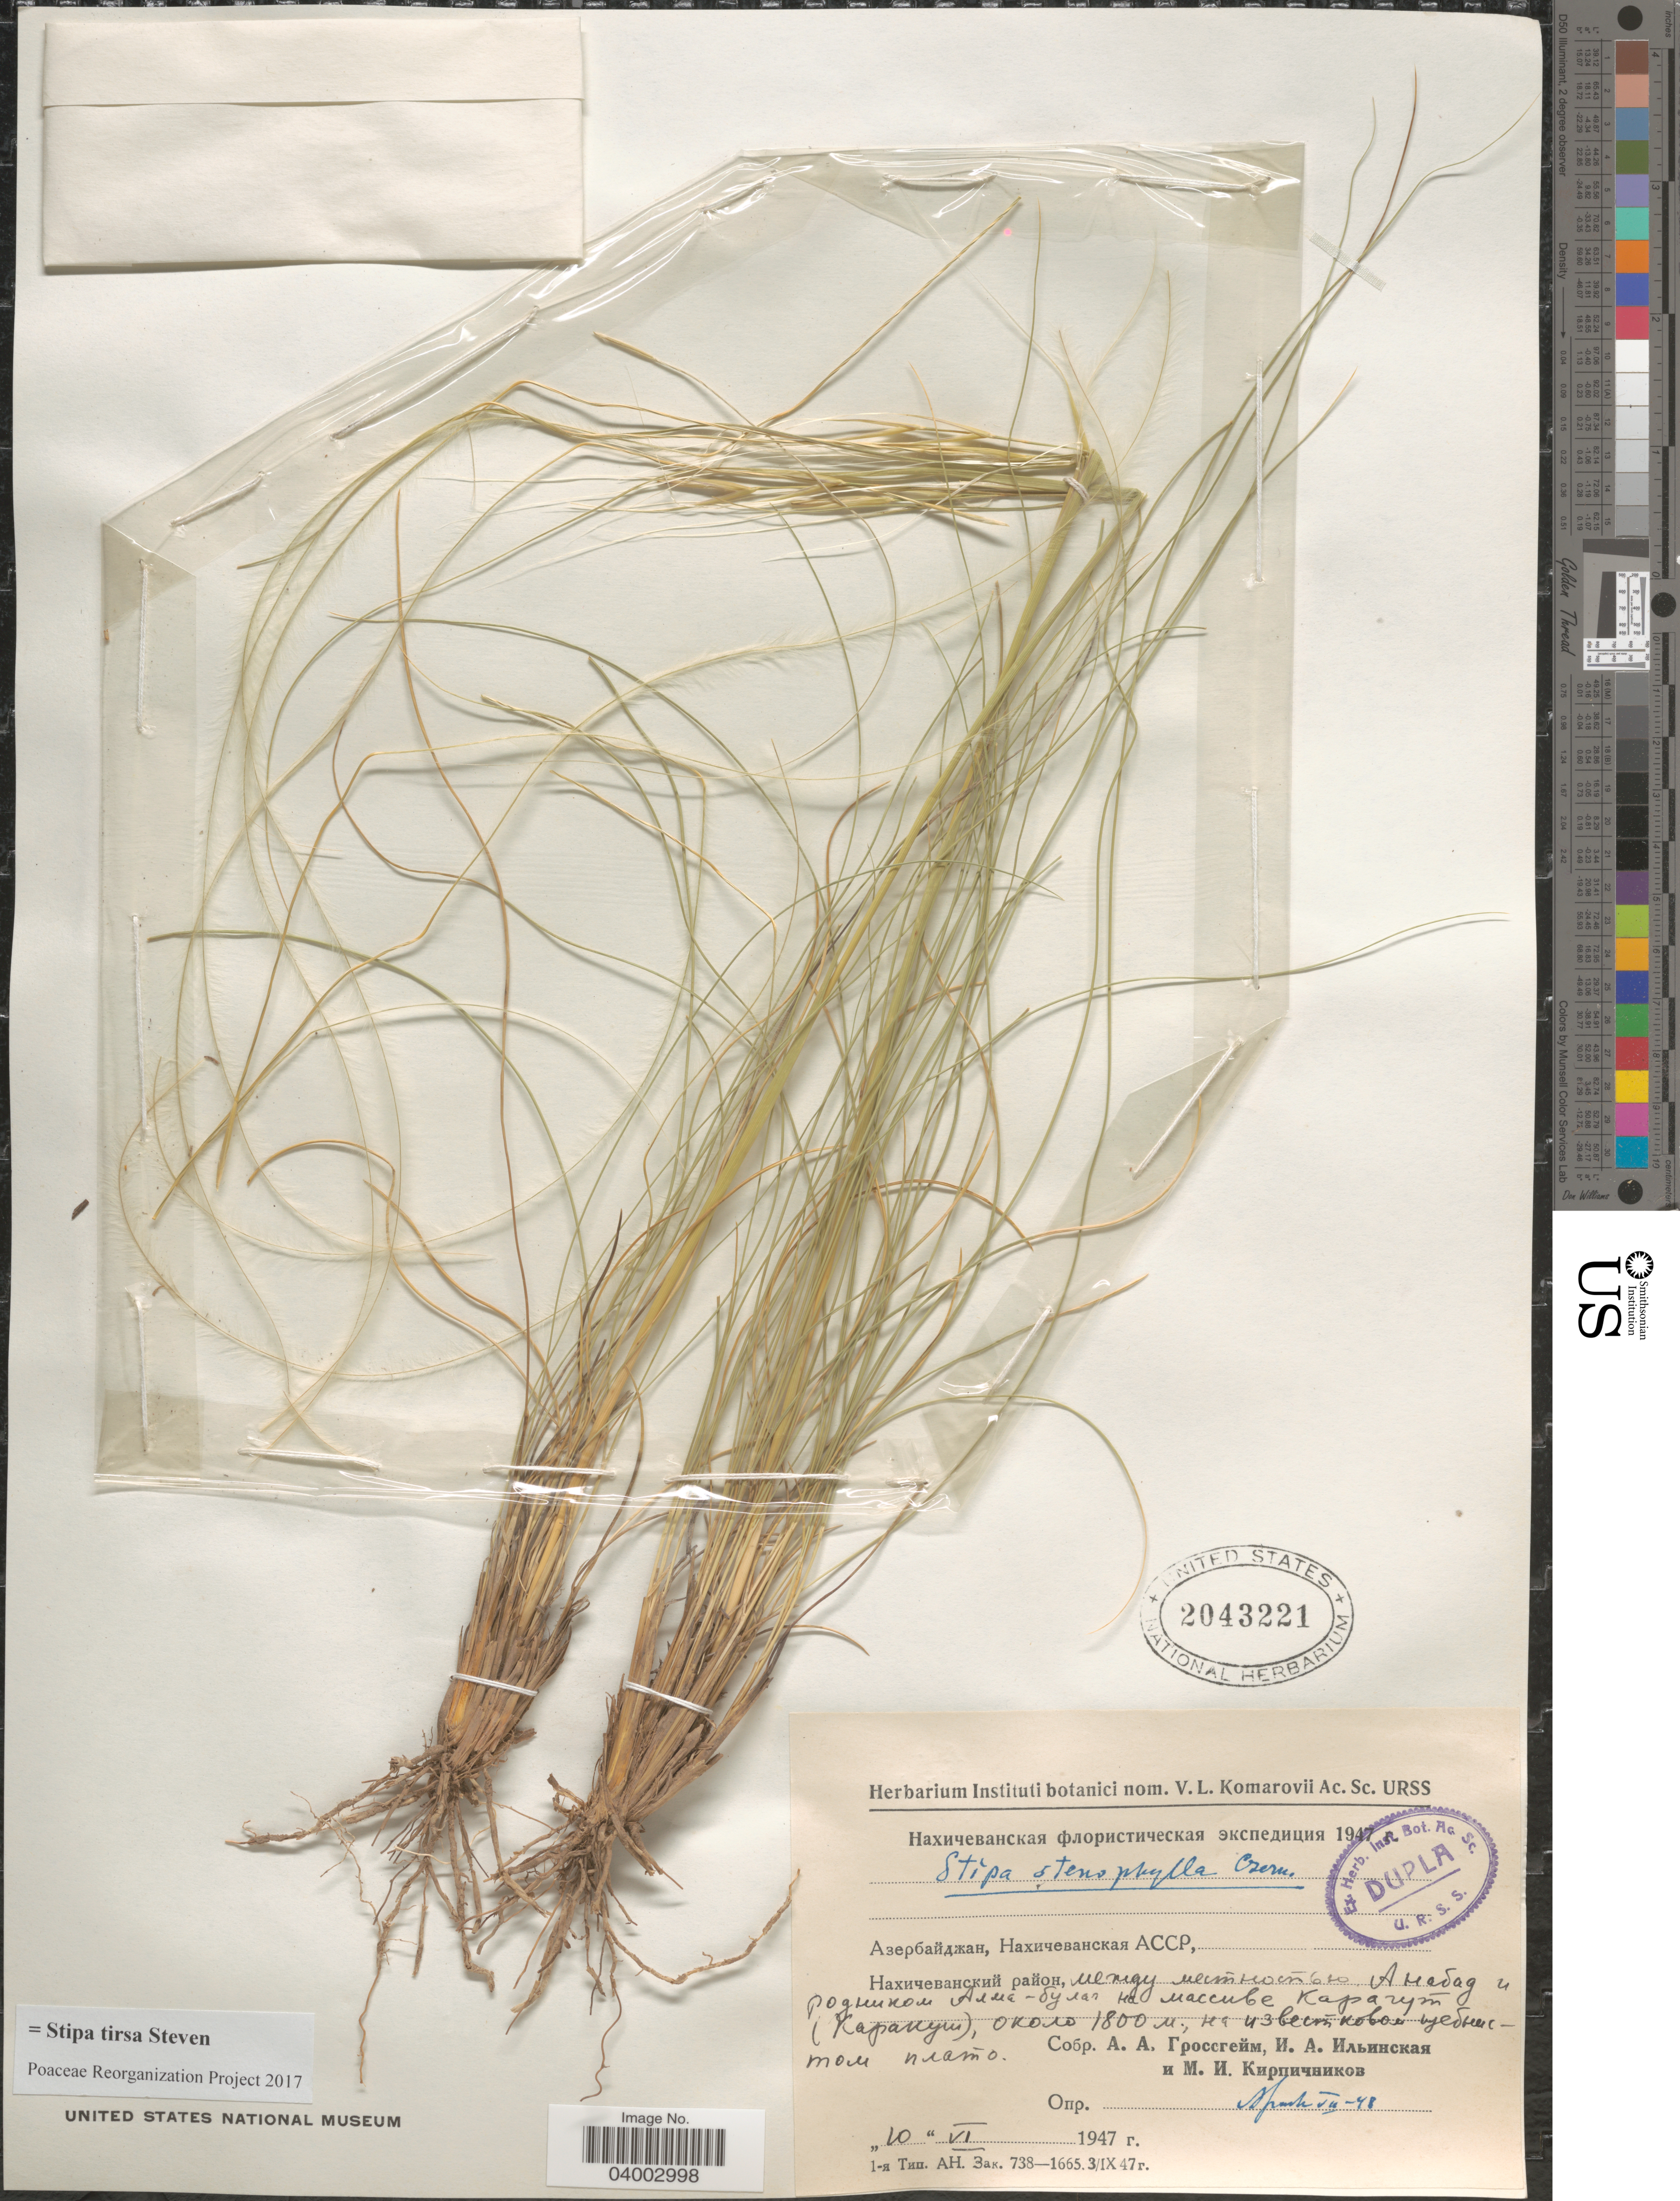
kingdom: Plantae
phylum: Tracheophyta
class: Liliopsida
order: Poales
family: Poaceae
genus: Stipa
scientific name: Stipa tirsa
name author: Steven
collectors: A. Grossgeim, I. Ilinskaya & M. Kirpichnikov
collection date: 1947-06-10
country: Azerbaijan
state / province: Nakhchivan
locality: Between Anabad and Alma bulag spring, massif Karakush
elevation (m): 1800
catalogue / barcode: US 2043221